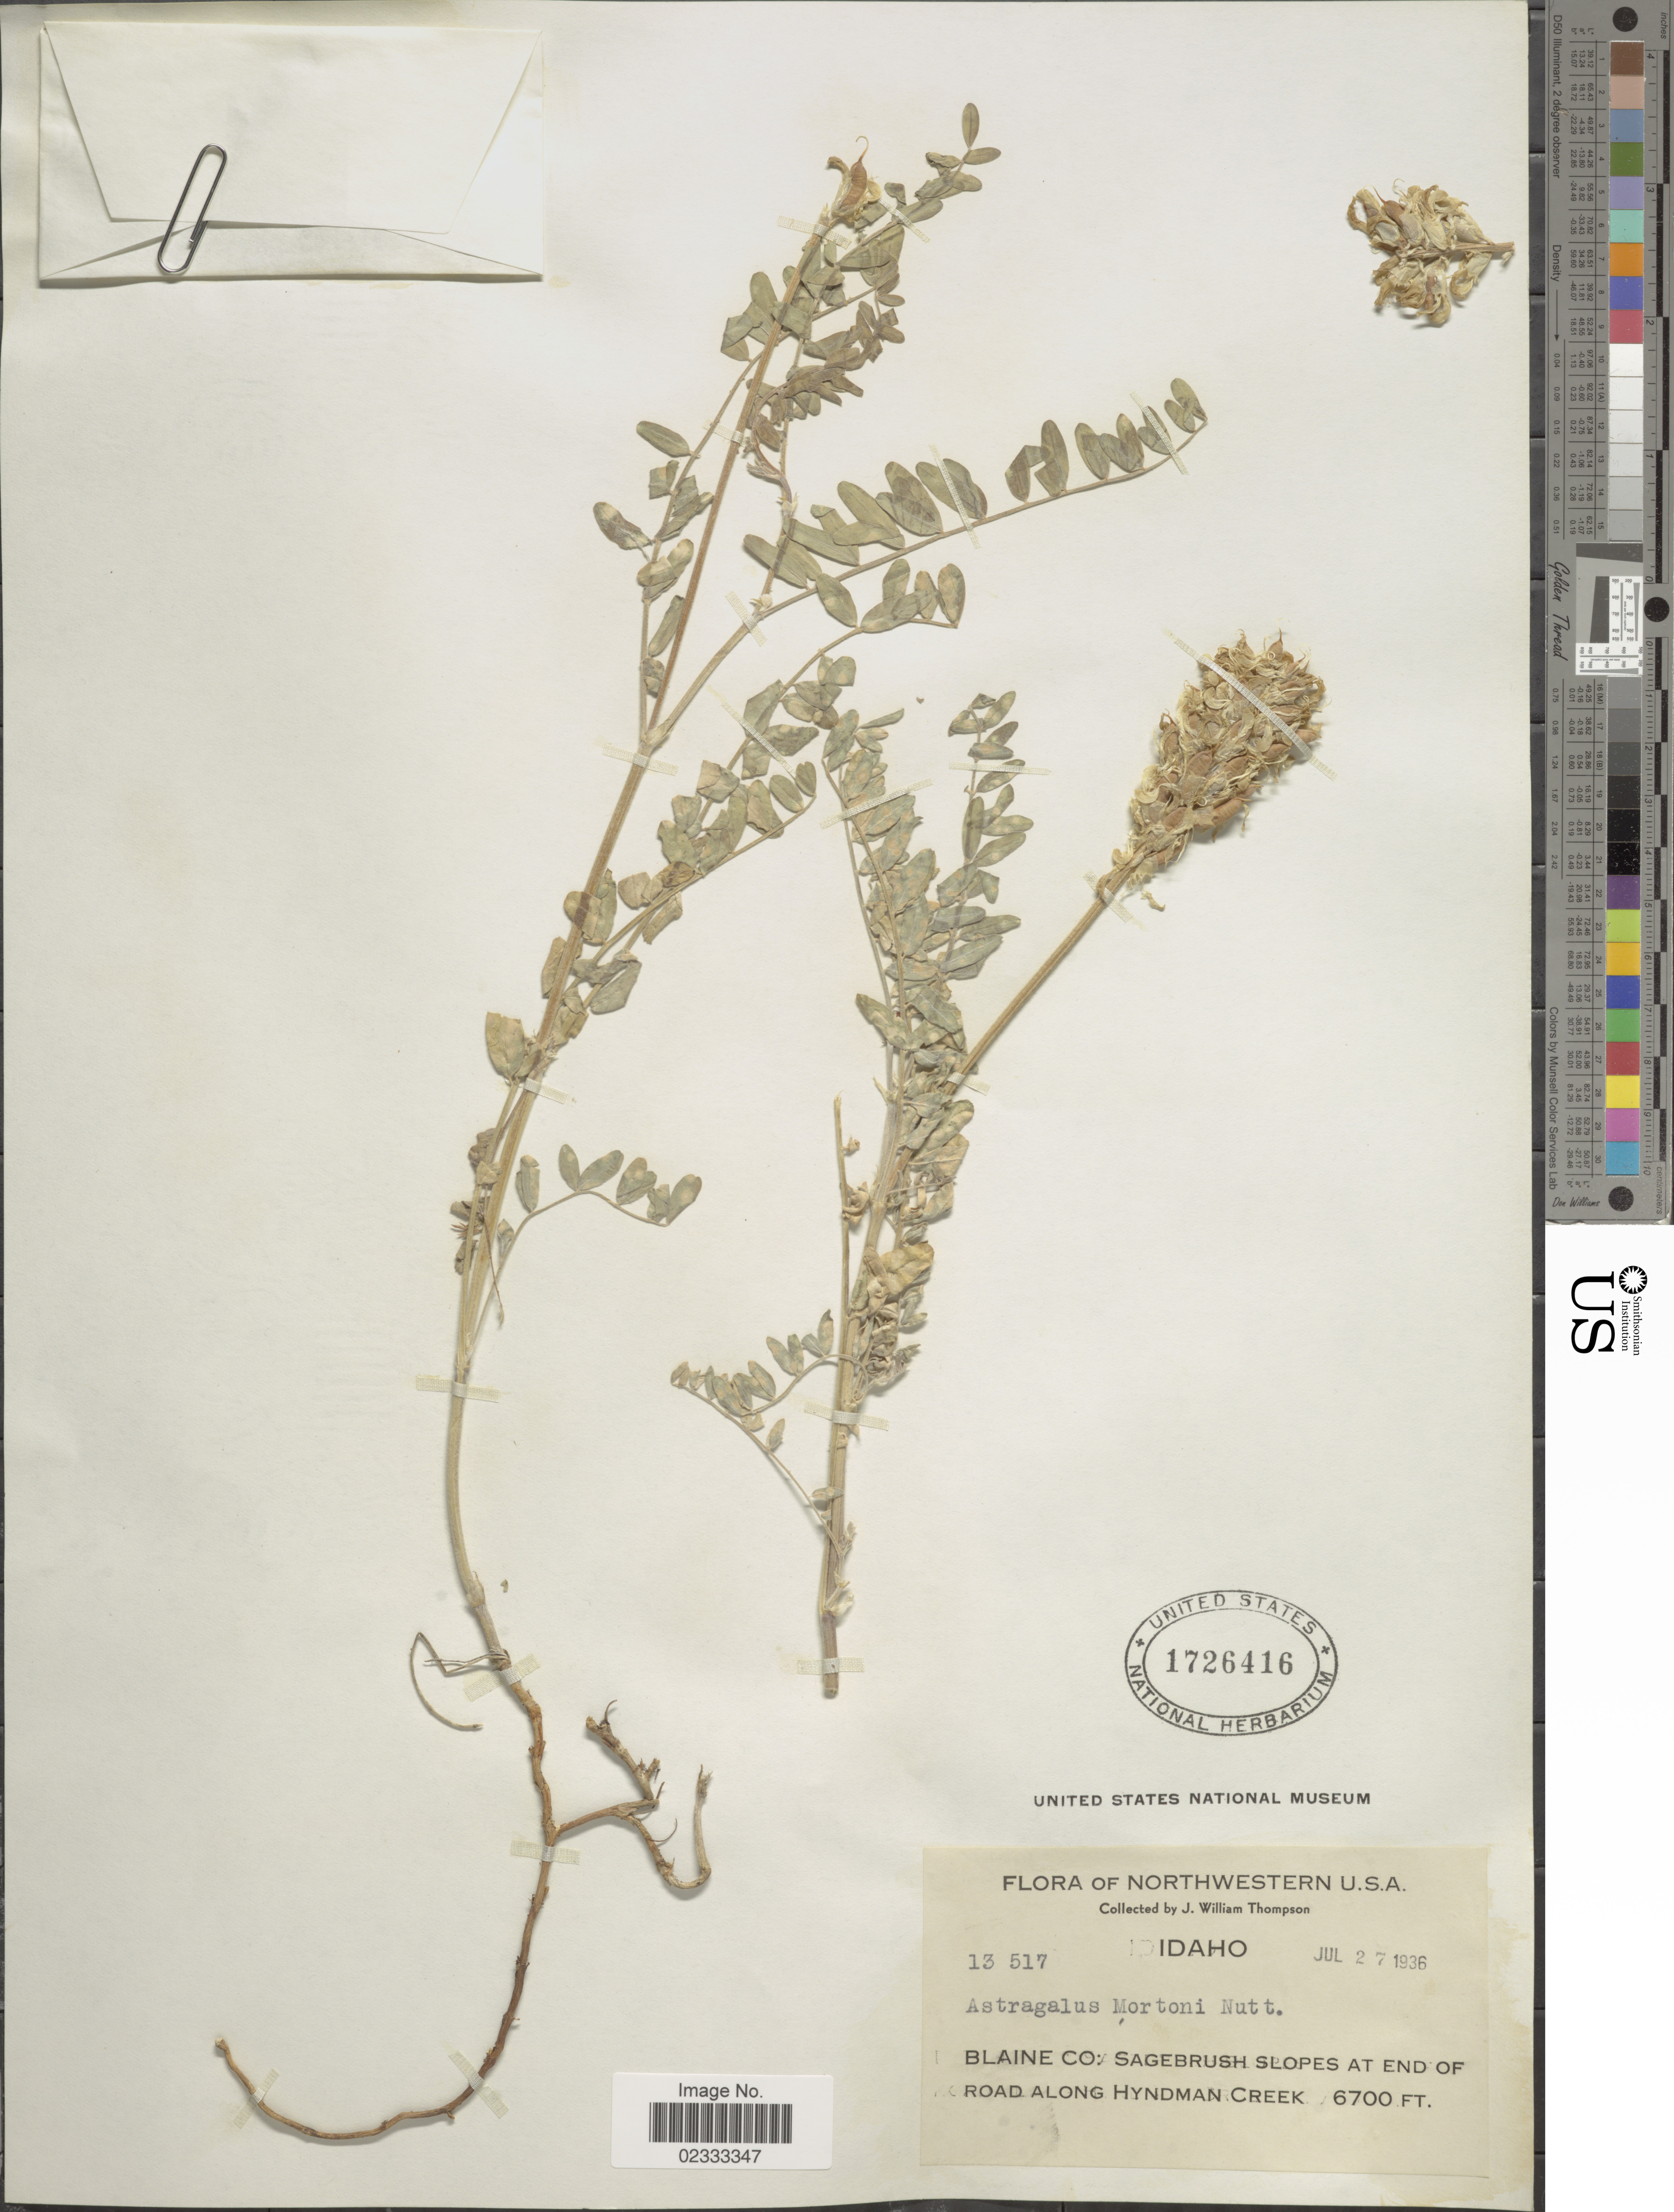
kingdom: Plantae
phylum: Tracheophyta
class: Magnoliopsida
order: Fabales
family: Fabaceae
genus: Astragalus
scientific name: Astragalus mortonii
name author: Nutt.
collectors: J. W. Thompson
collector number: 13517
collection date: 1936-07-27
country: United States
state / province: Idaho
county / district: Blaine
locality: Sagebrush slopes at end of Road along Hyndman Creek.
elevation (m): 2042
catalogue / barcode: US 1726416